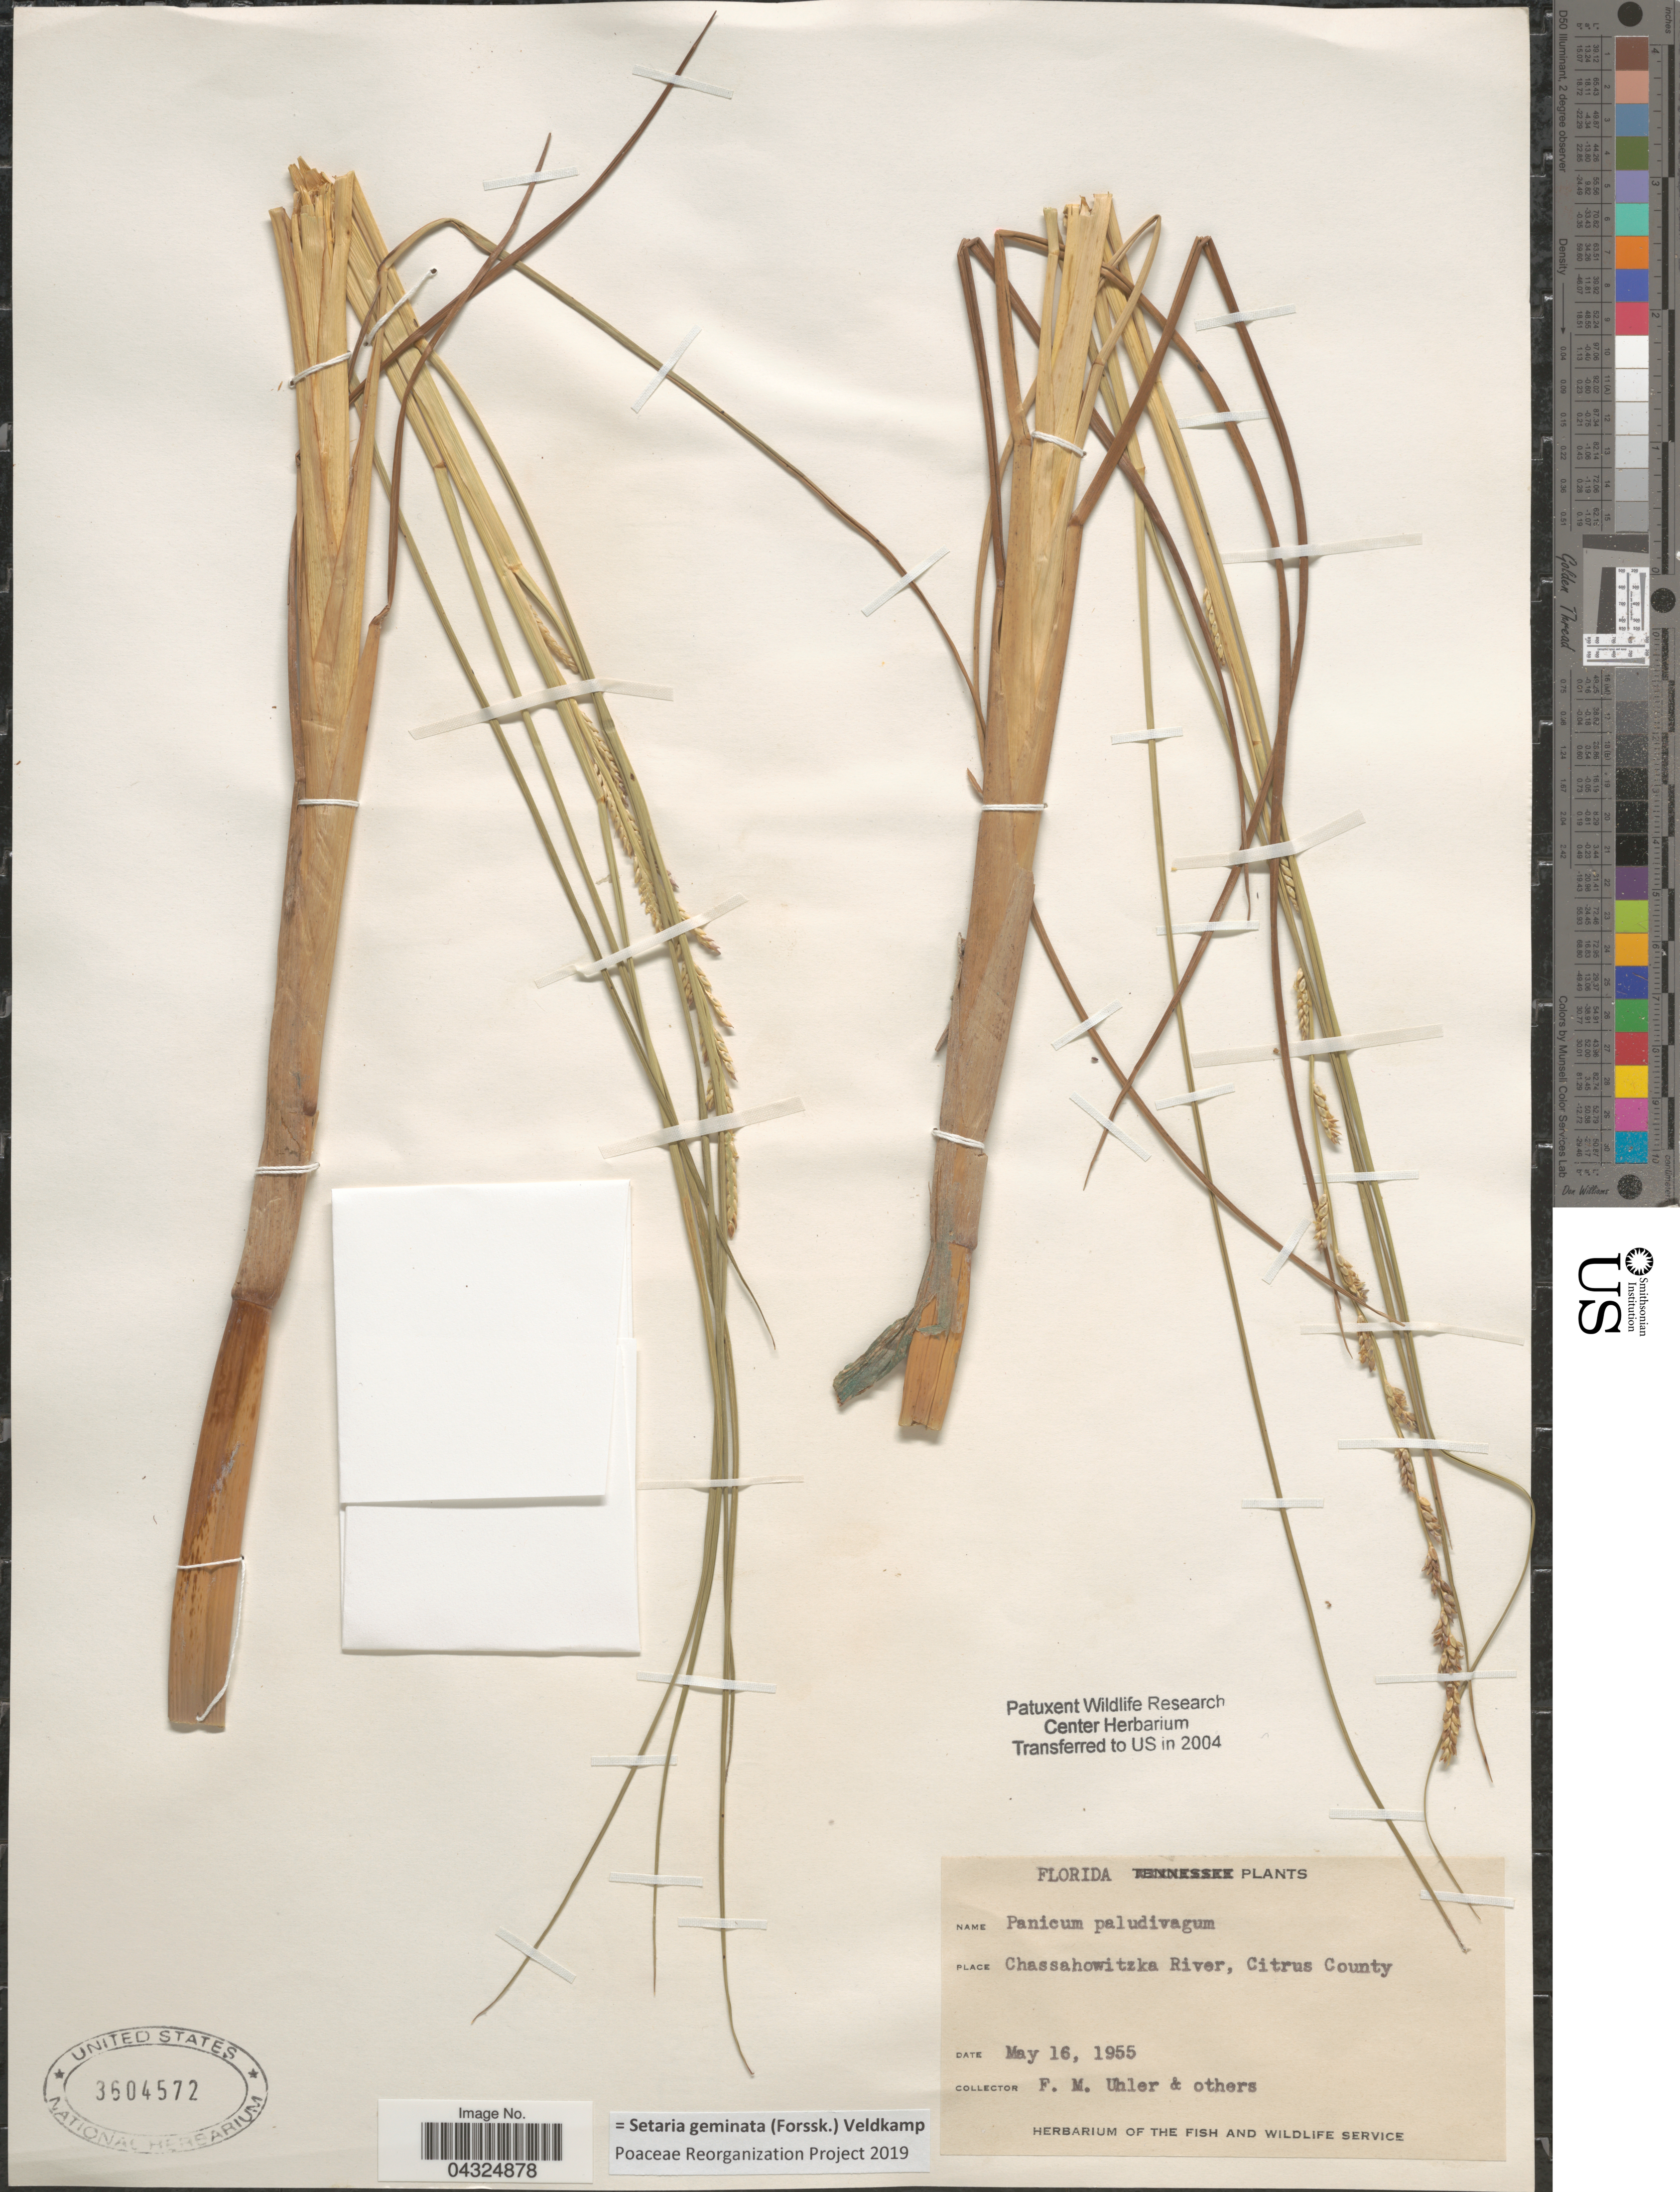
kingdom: Plantae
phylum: Tracheophyta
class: Liliopsida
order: Poales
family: Poaceae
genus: Setaria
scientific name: Setaria geminata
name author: (Forssk.) Veldkamp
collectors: F. M. Uhler & et al.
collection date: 1955-05-16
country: United States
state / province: Florida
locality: Chassahowitzka River, Citrus County.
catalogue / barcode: US 3604572